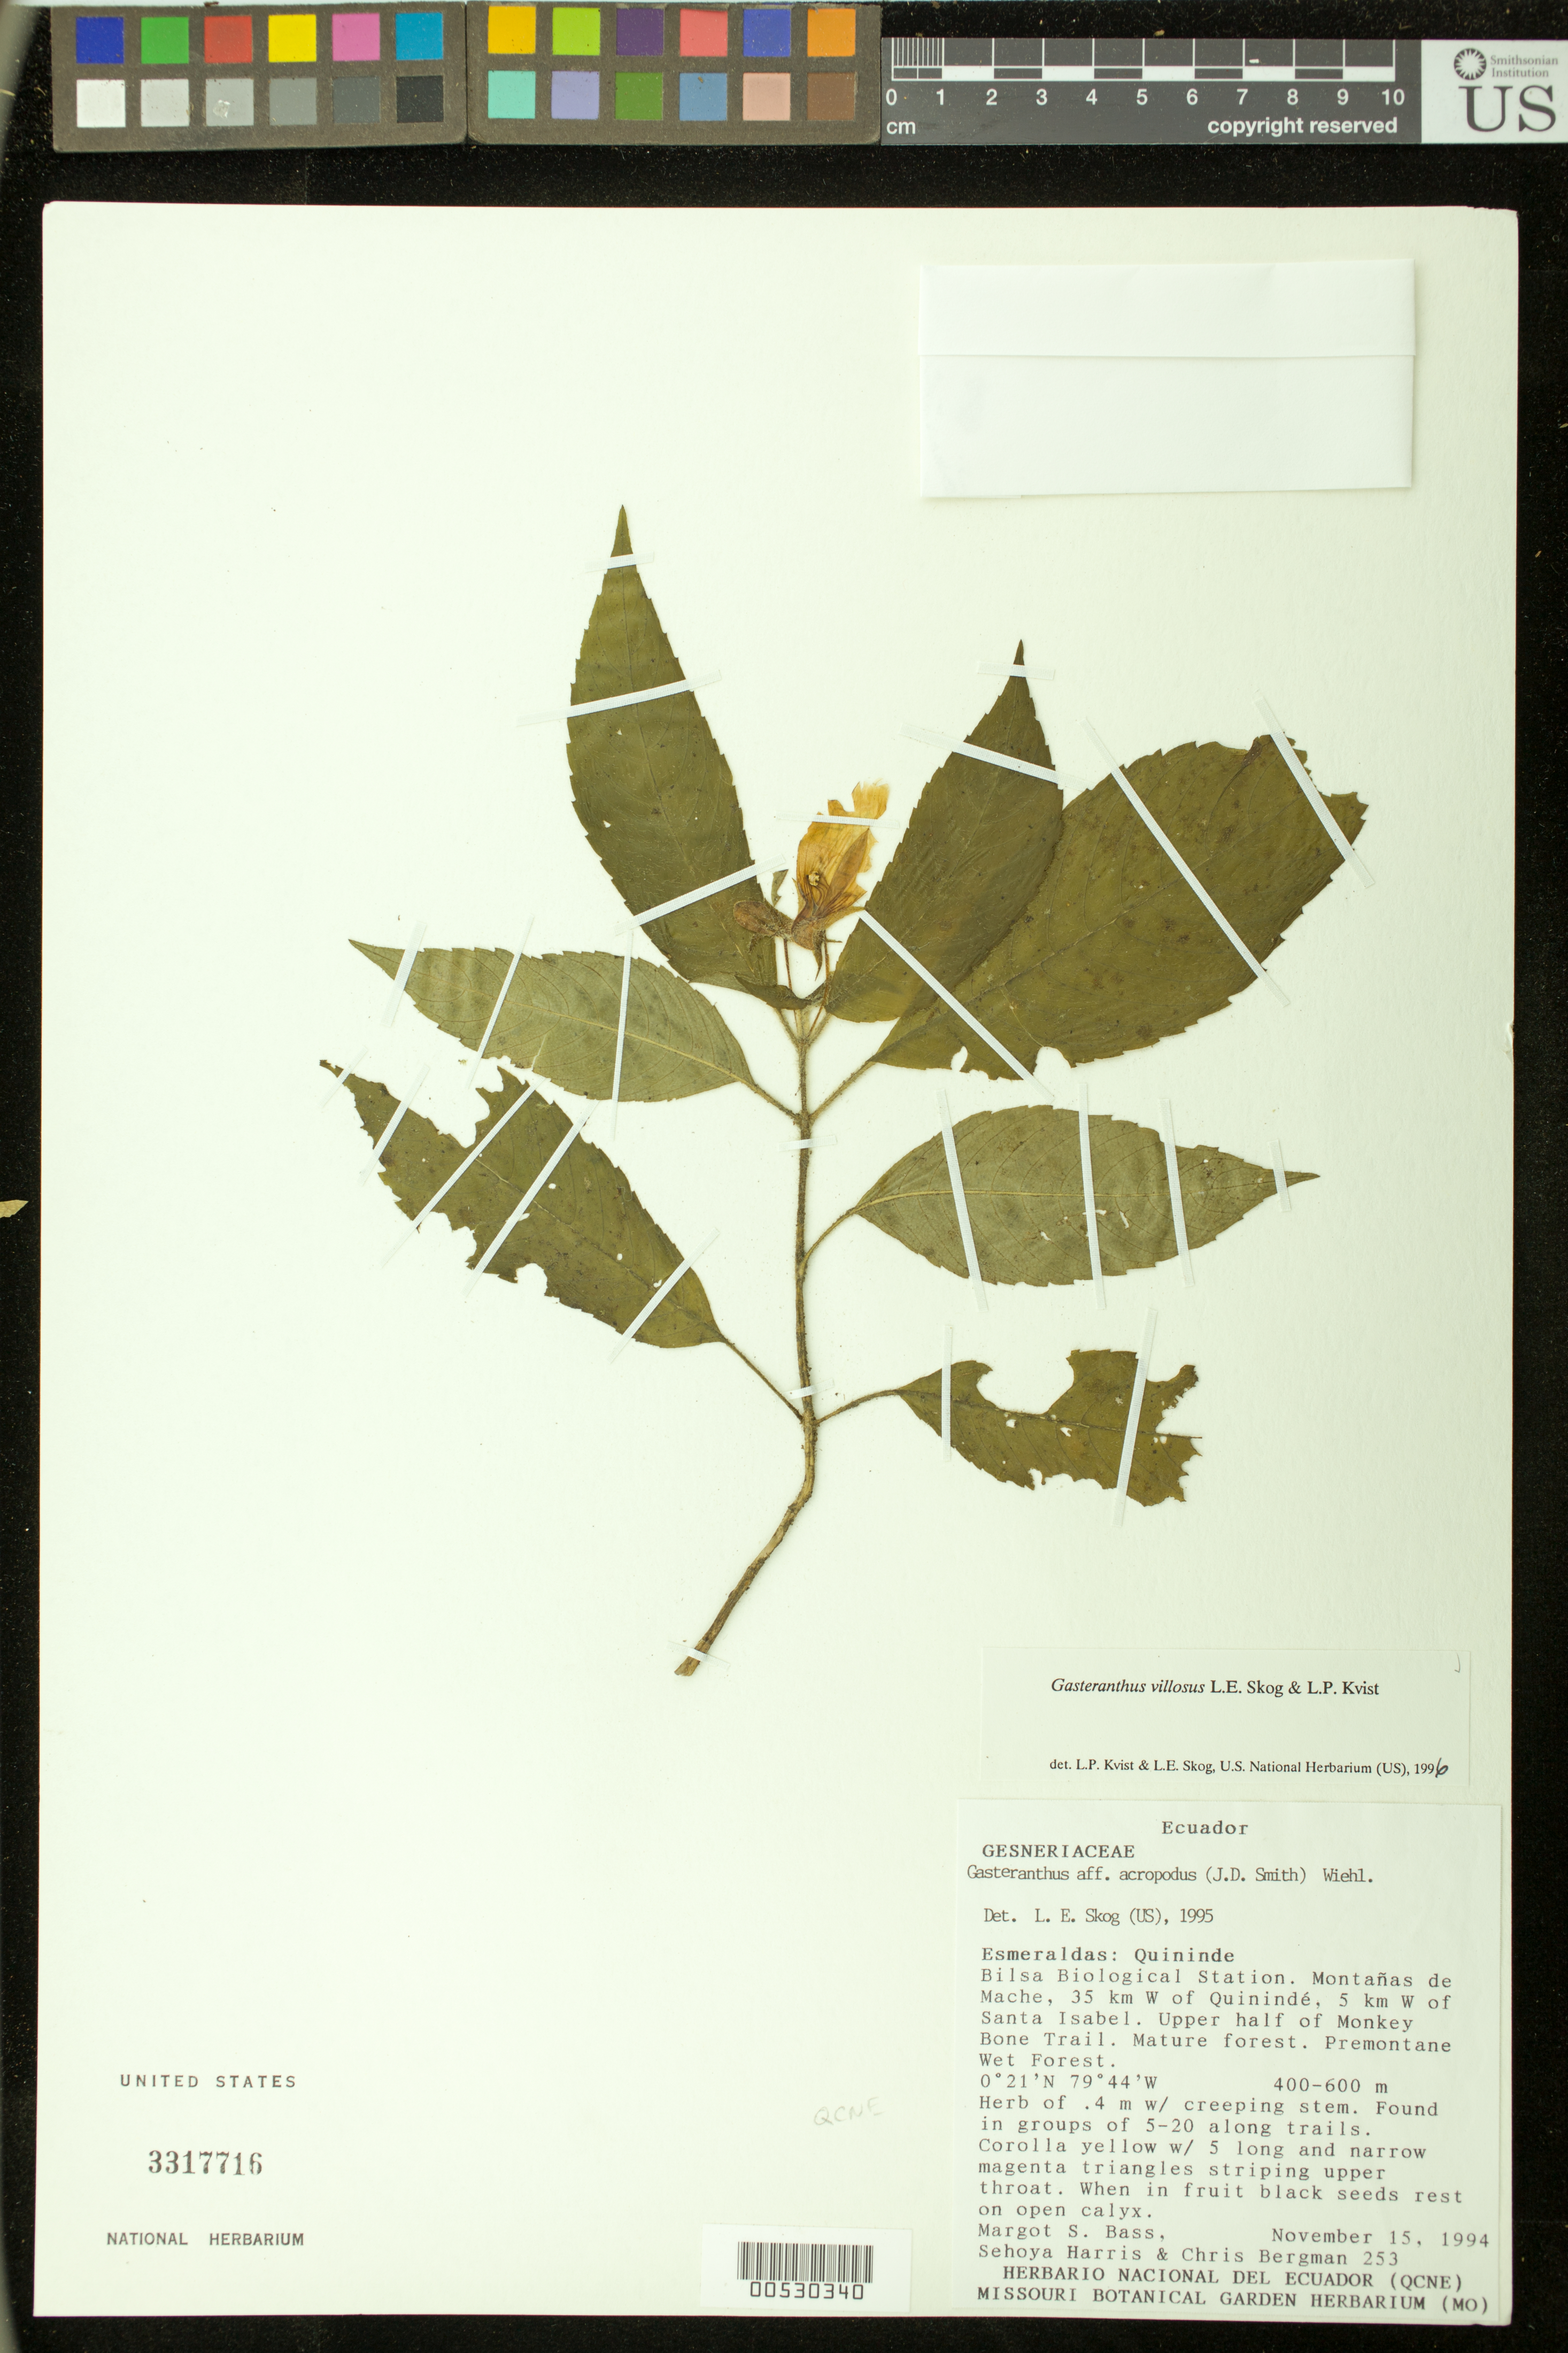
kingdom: Plantae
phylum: Tracheophyta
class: Magnoliopsida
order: Lamiales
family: Gesneriaceae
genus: Gasteranthus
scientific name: Gasteranthus villosus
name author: L.E. Skog & L.P. Kvist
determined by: Skog, Laurence E.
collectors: M. Bass, S. Harris & C. Bergman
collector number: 253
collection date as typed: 15 Nov 1994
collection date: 1994-11-15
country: Ecuador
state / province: Esmeraldas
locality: Quininde, Bilsa Biological Station. Montañas de Mache, 35 km W of Quinindé, 5 km W of Santa Isabel, upper half of Monkey Bone Trail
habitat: Mature forest; premontane wet forest; along trails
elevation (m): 400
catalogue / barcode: US 3317716